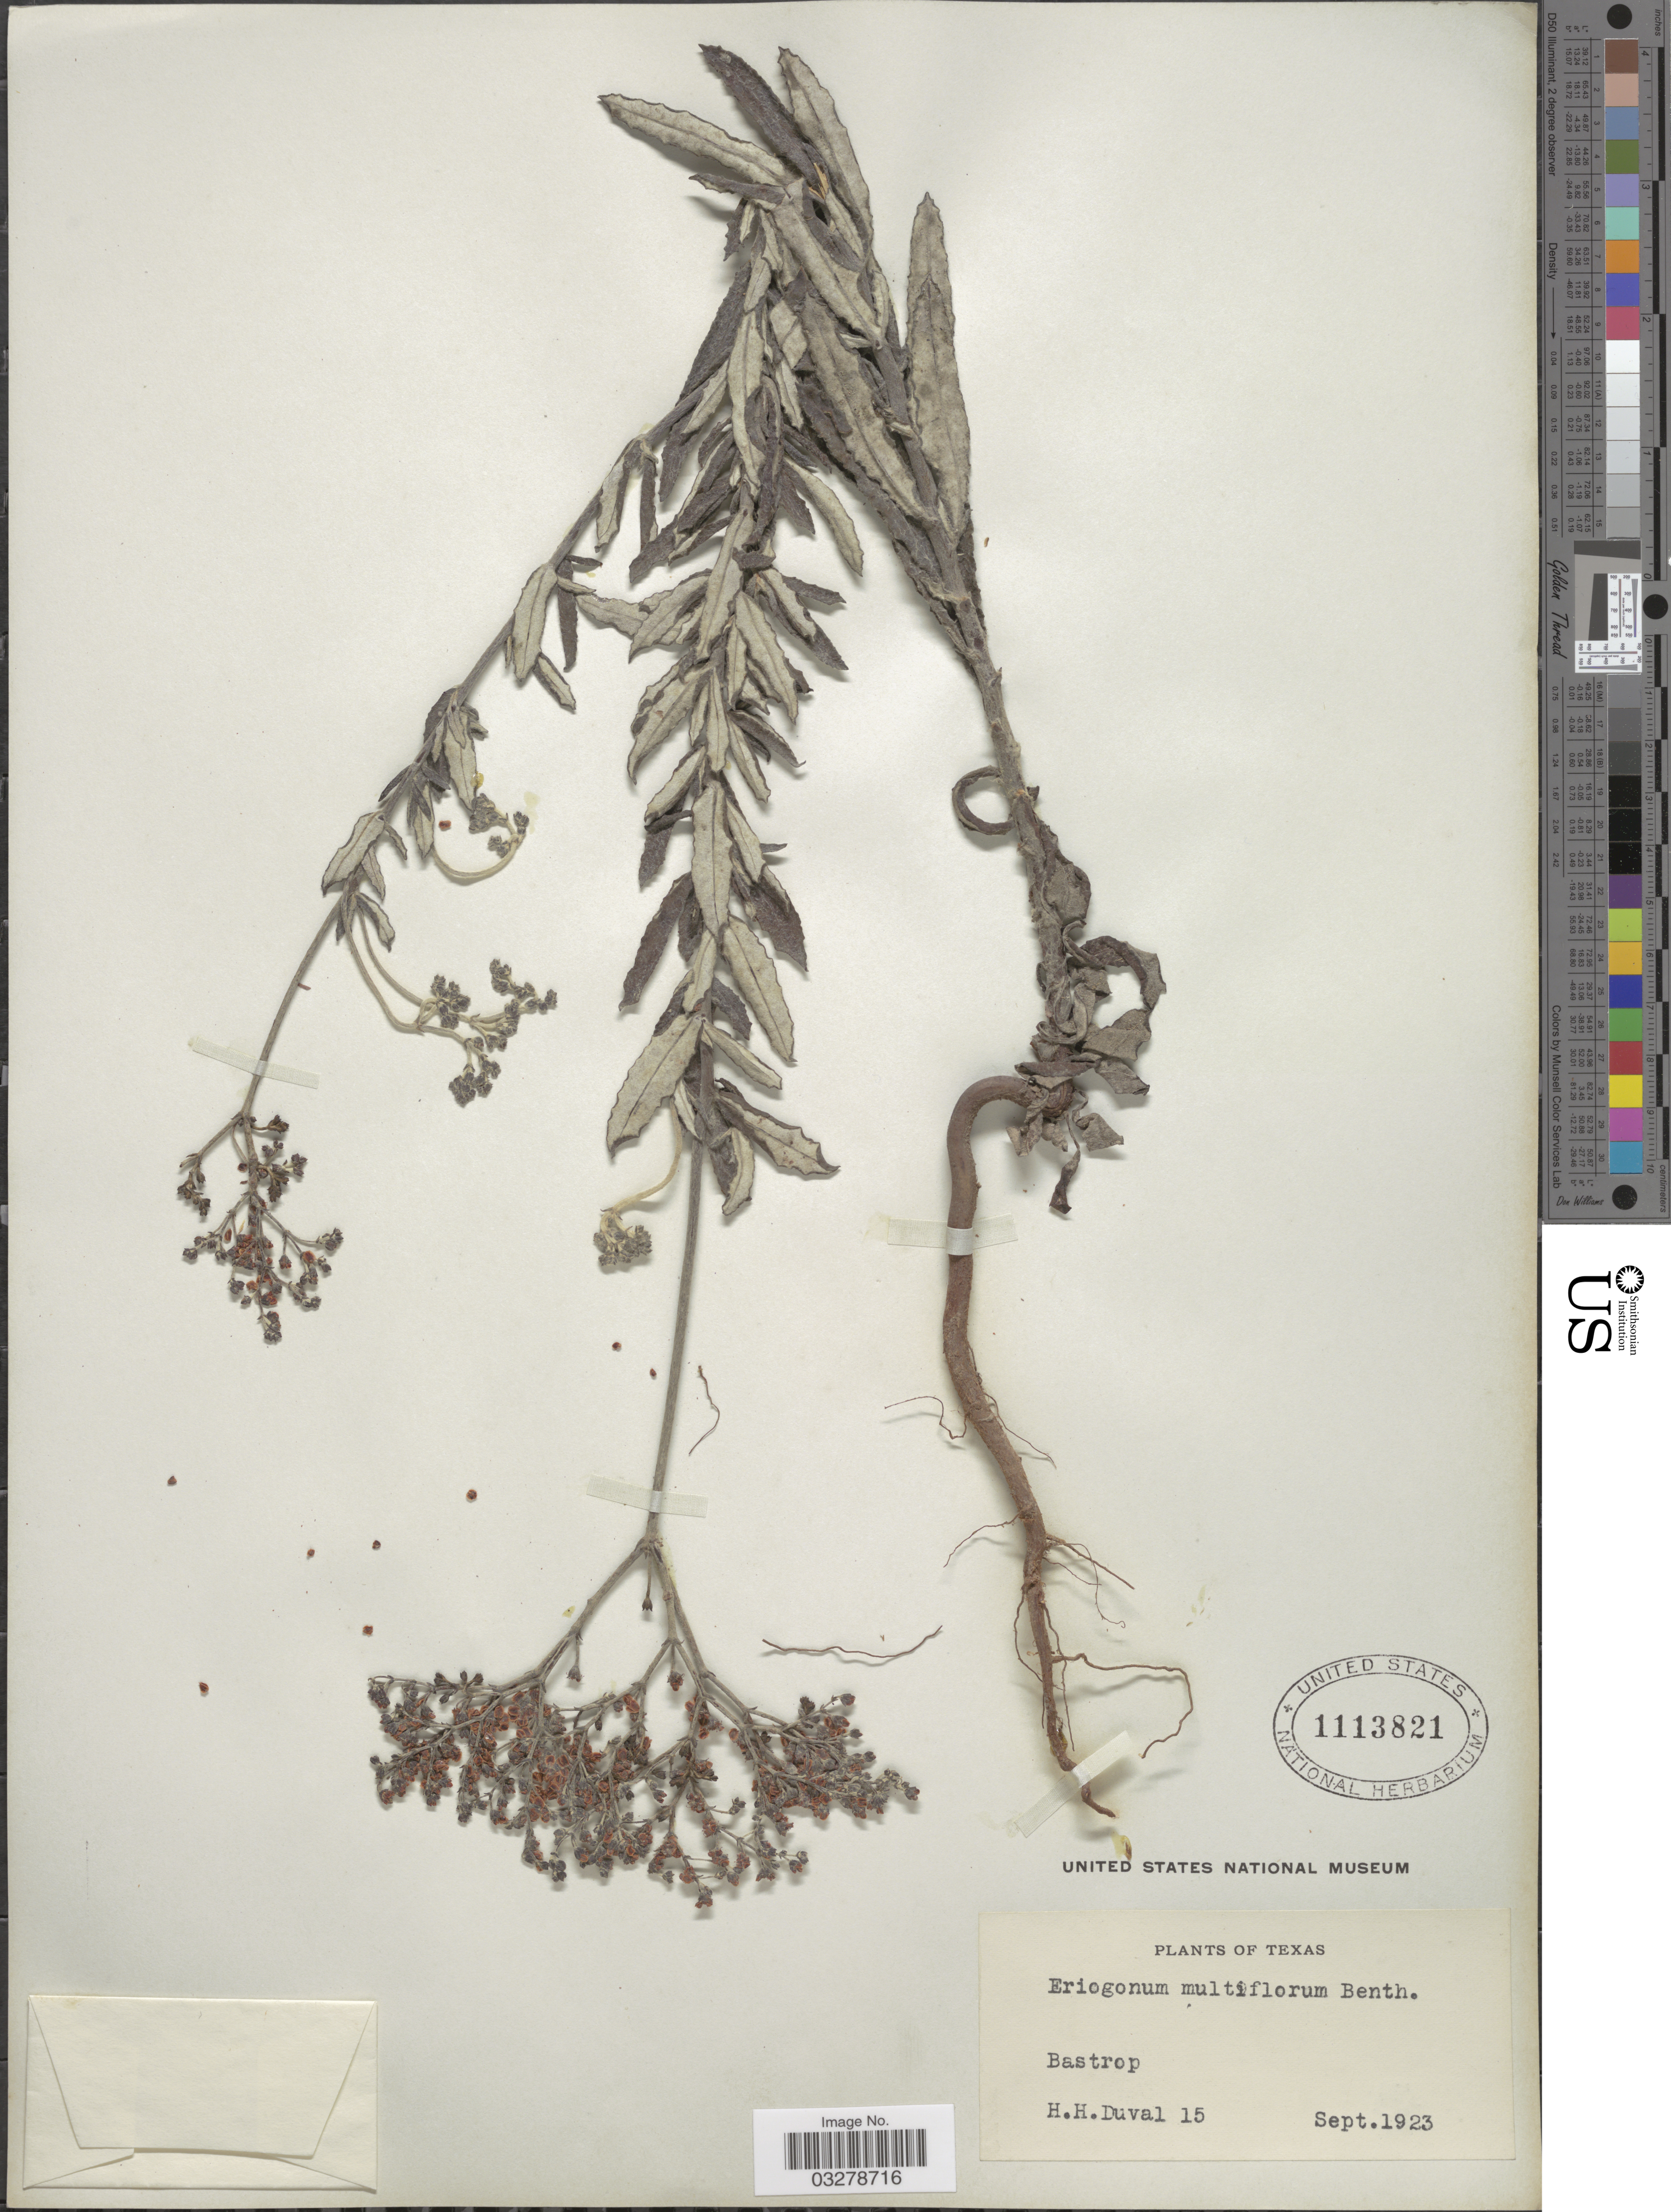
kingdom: Plantae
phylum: Tracheophyta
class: Magnoliopsida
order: Caryophyllales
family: Polygonaceae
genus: Eriogonum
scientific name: Eriogonum multiflorum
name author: Benth.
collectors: H. Duval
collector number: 15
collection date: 1923-09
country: United States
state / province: Texas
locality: Bastrop.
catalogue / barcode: US 1113821